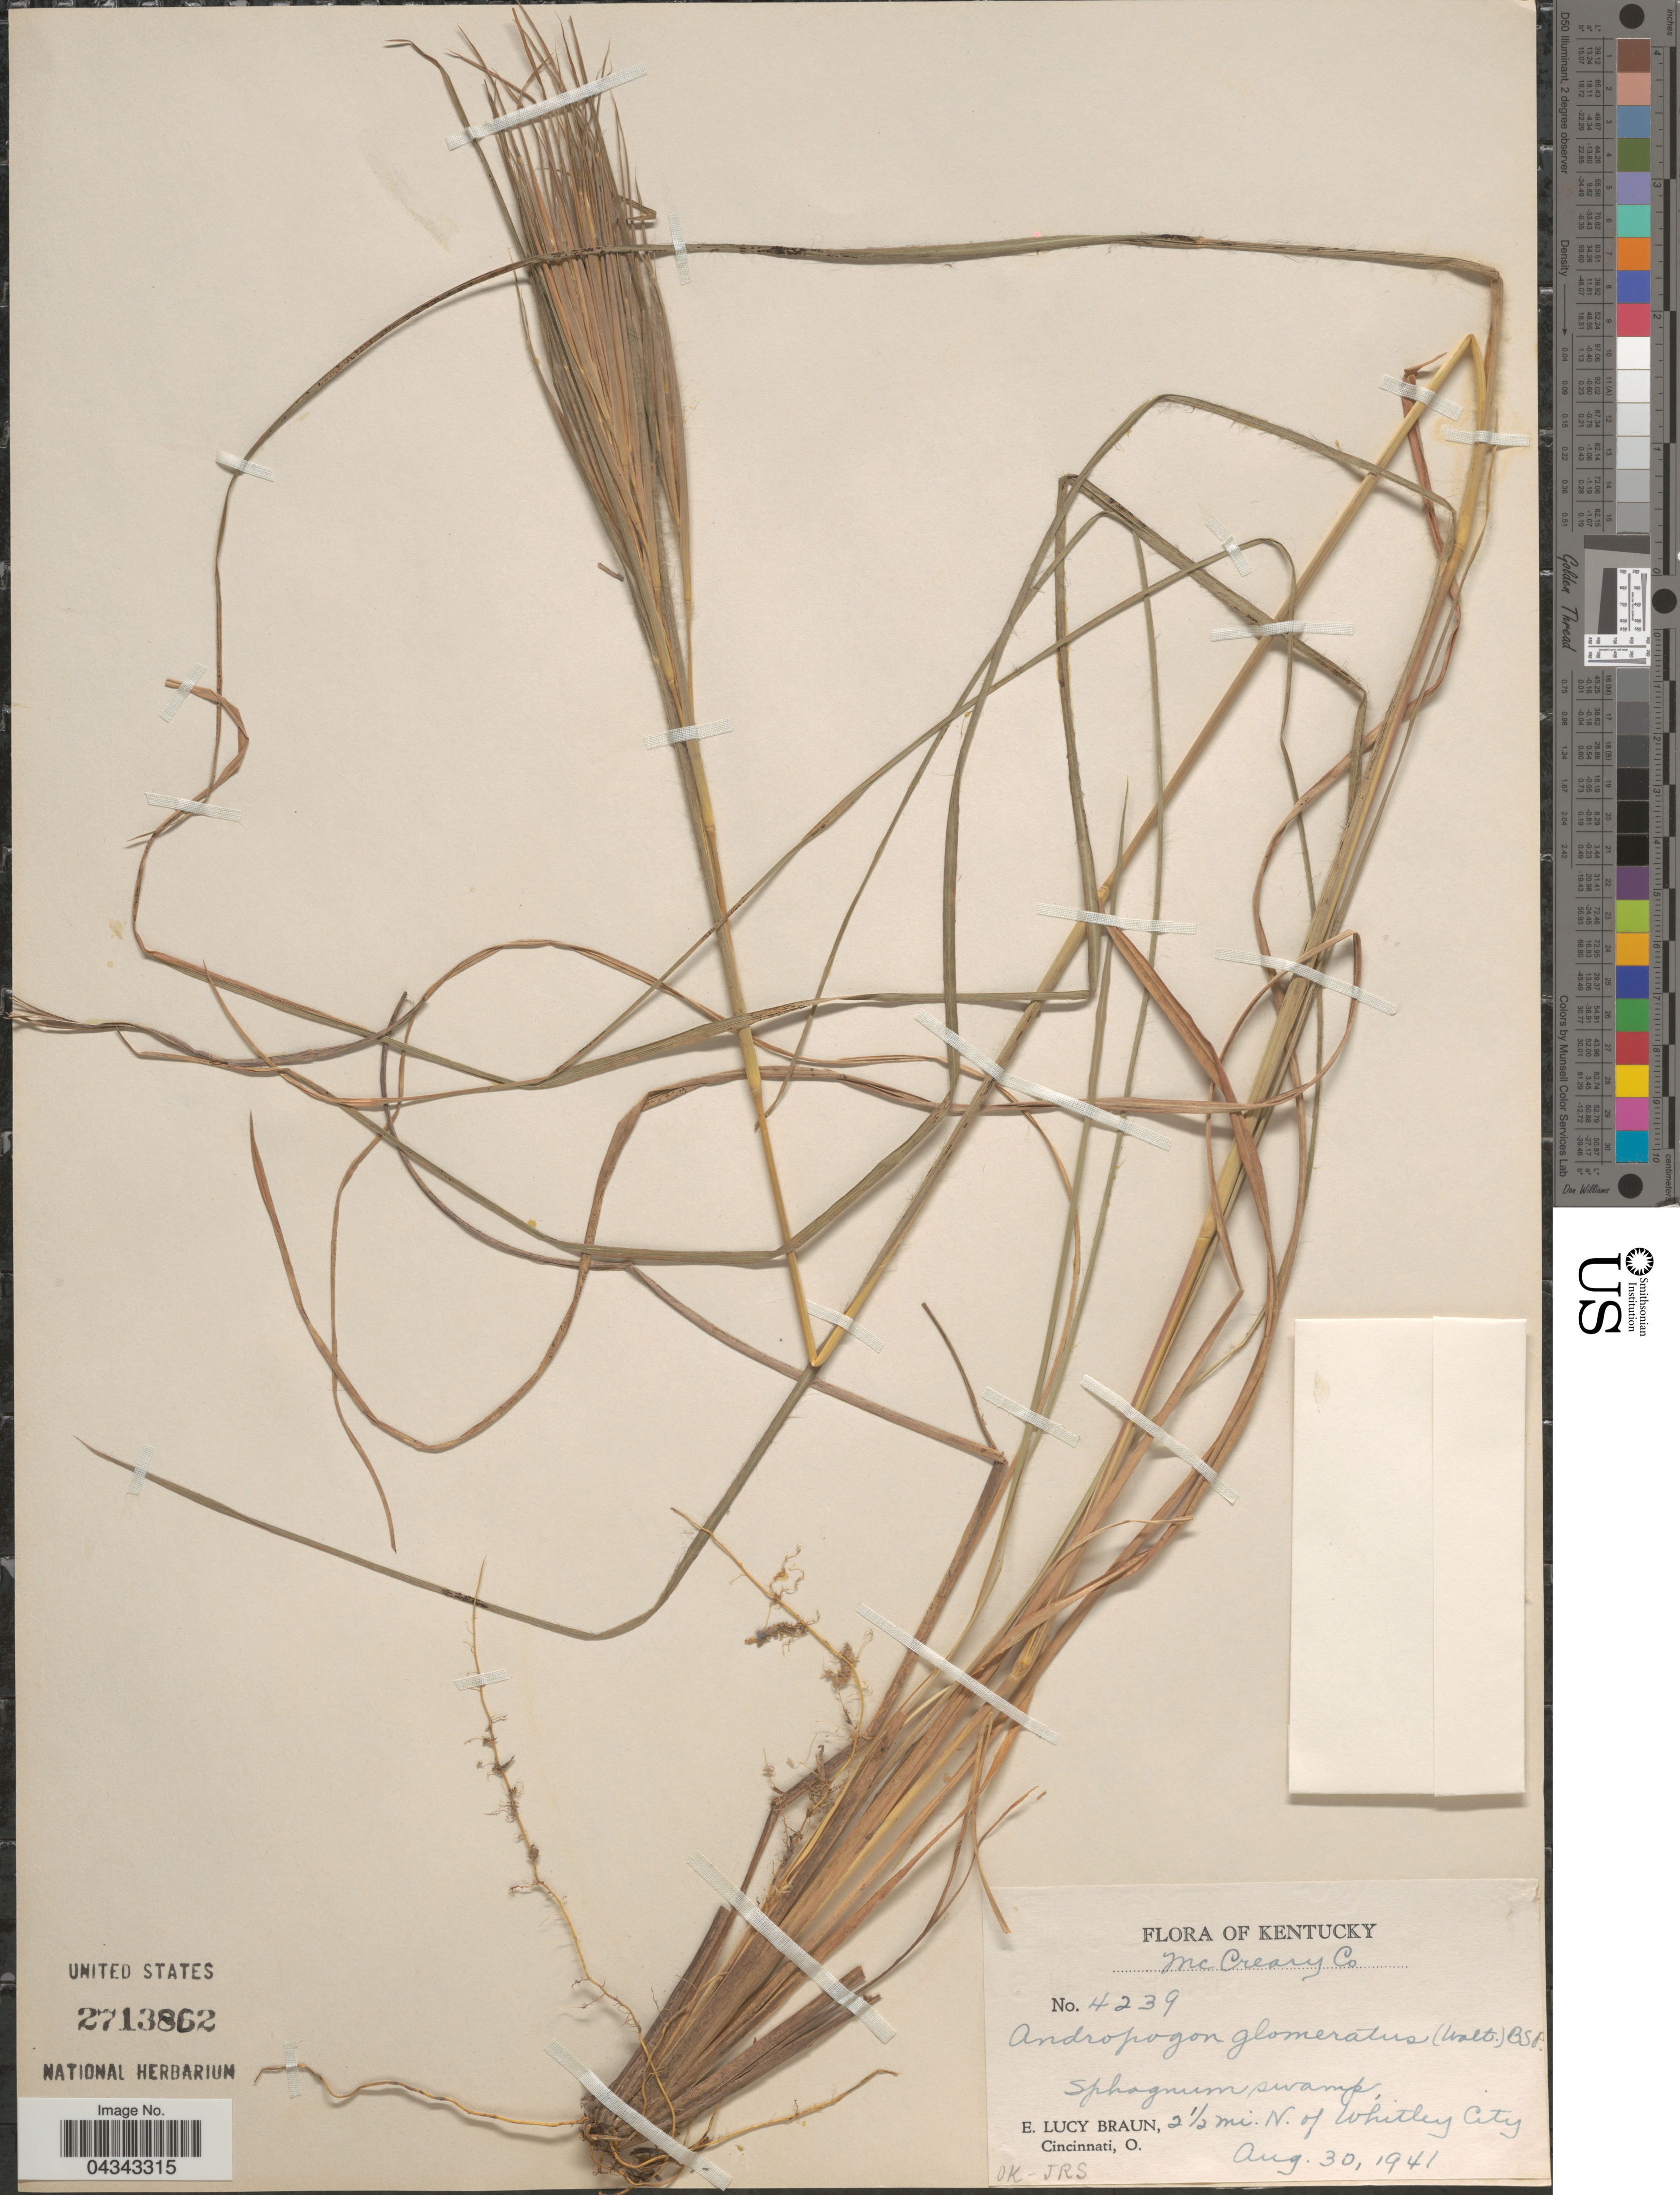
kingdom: Plantae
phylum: Tracheophyta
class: Liliopsida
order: Poales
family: Poaceae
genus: Andropogon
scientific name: Andropogon glomeratus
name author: (Walter) Britton, Stearns & Poggenb.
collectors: E. L. Braun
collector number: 4239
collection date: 1941-08-30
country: United States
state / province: Kentucky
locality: McCreary Co. 2½ mi. N. of Whitley City.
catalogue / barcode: US 2713862